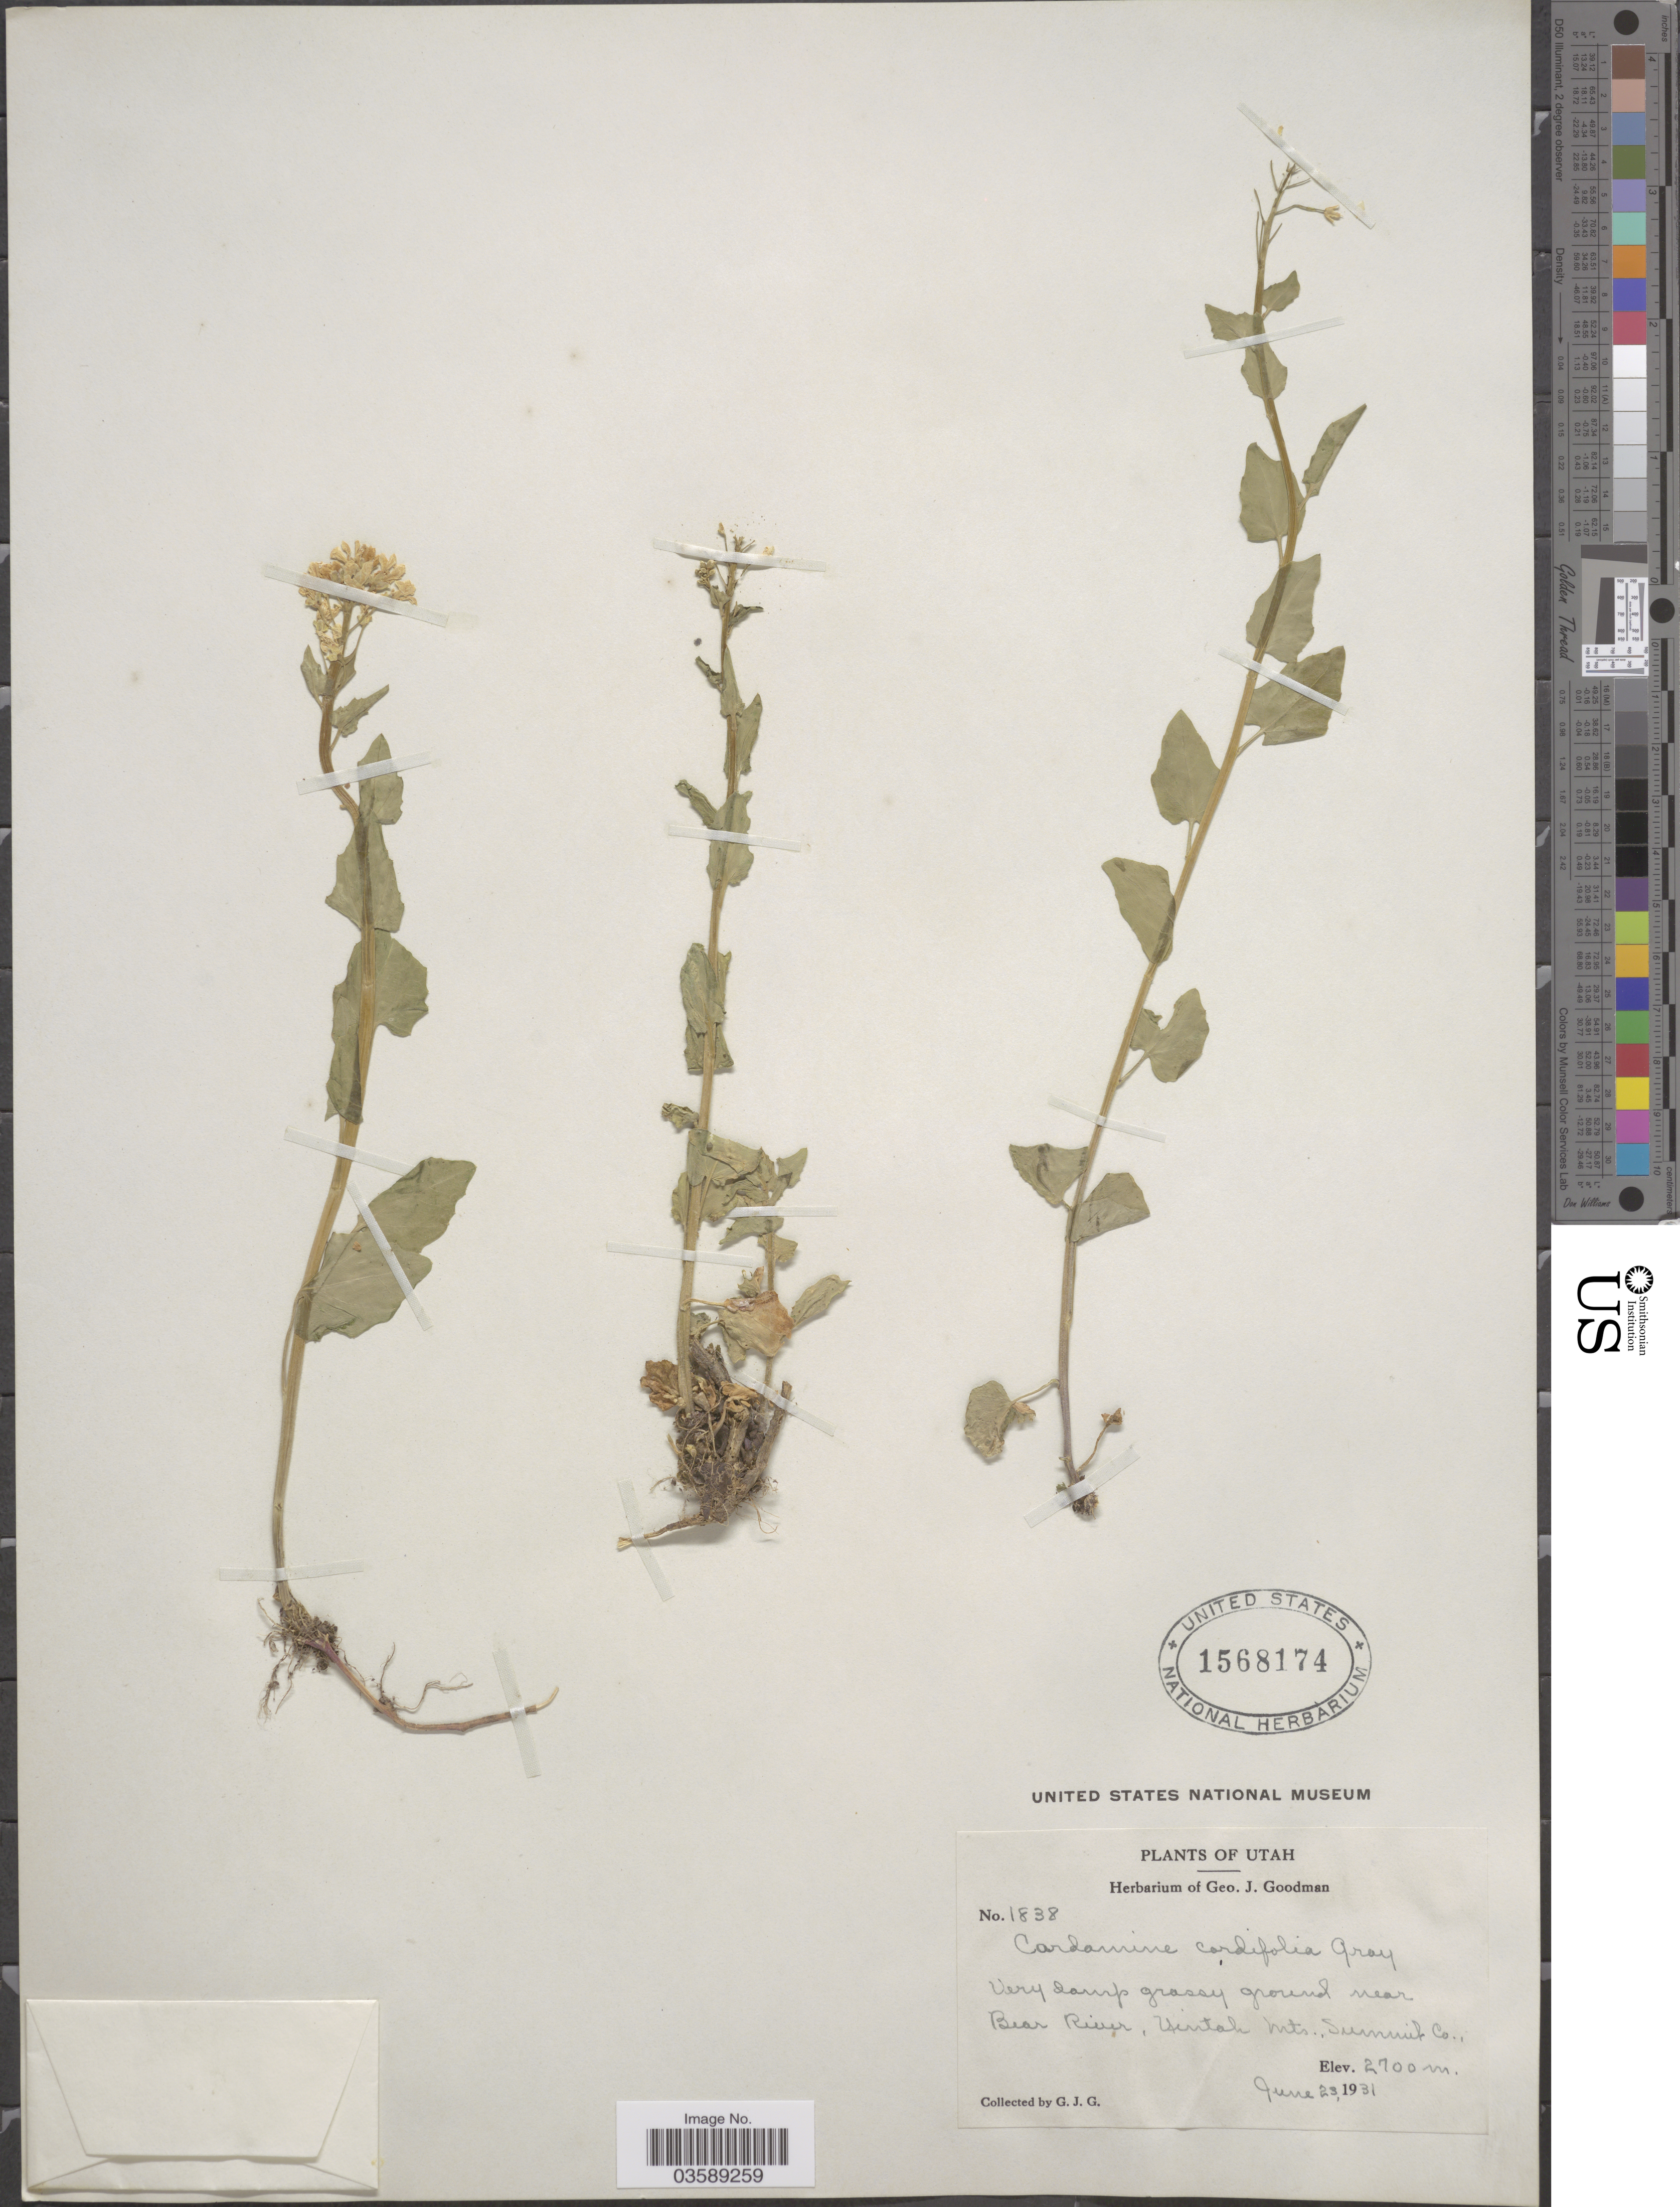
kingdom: Plantae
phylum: Tracheophyta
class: Magnoliopsida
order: Brassicales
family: Brassicaceae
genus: Cardamine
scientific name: Cardamine cordifolia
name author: A. Gray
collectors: G. J. Goodman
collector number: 1838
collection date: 1931-06-23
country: United States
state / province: Utah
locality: Bear River, Uintah Mts., Summit Co.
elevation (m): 2700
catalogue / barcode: US 1568174